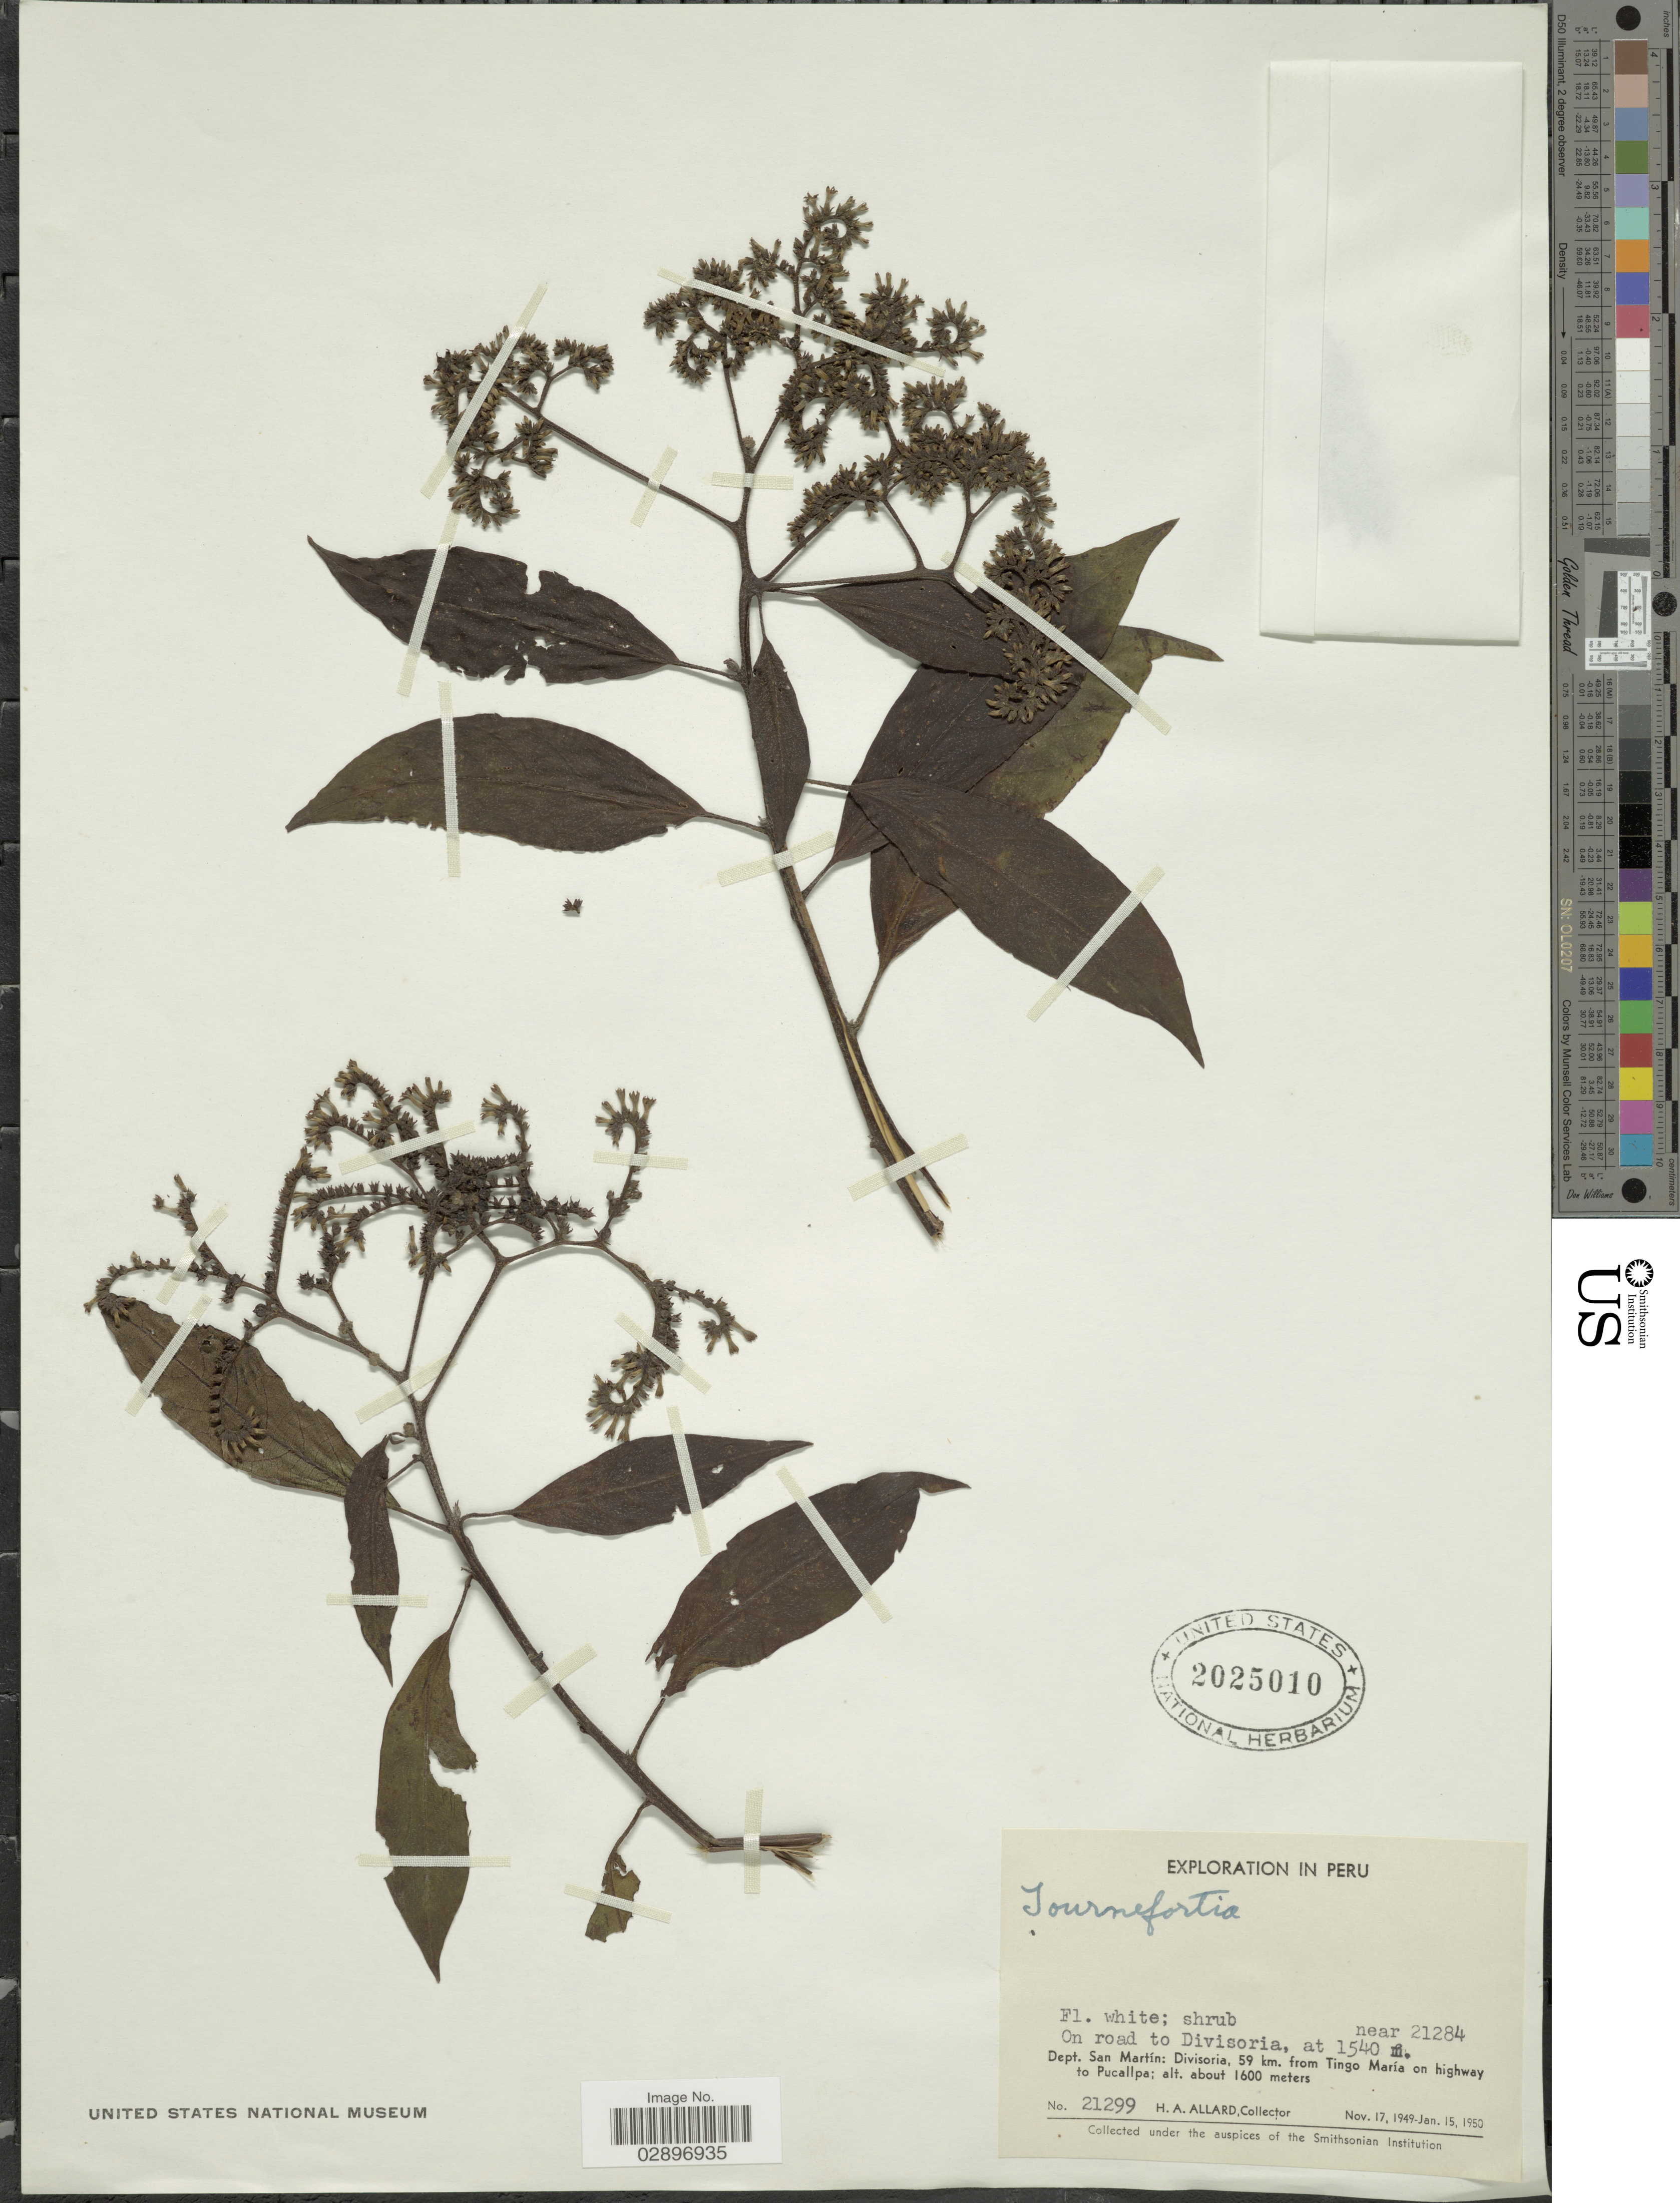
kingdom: Plantae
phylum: Tracheophyta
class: Magnoliopsida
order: Boraginales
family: Heliotropiaceae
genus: Tournefortia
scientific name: Tournefortia bicolor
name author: Sw.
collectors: H. A. Allard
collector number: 21299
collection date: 1949-11-17/1950-01-15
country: Peru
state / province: San Martín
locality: Dept. San Martín: Divisoria, 59 km. from Tingo María on highway to Pucallpa.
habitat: on road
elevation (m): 1600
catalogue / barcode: US 2025010